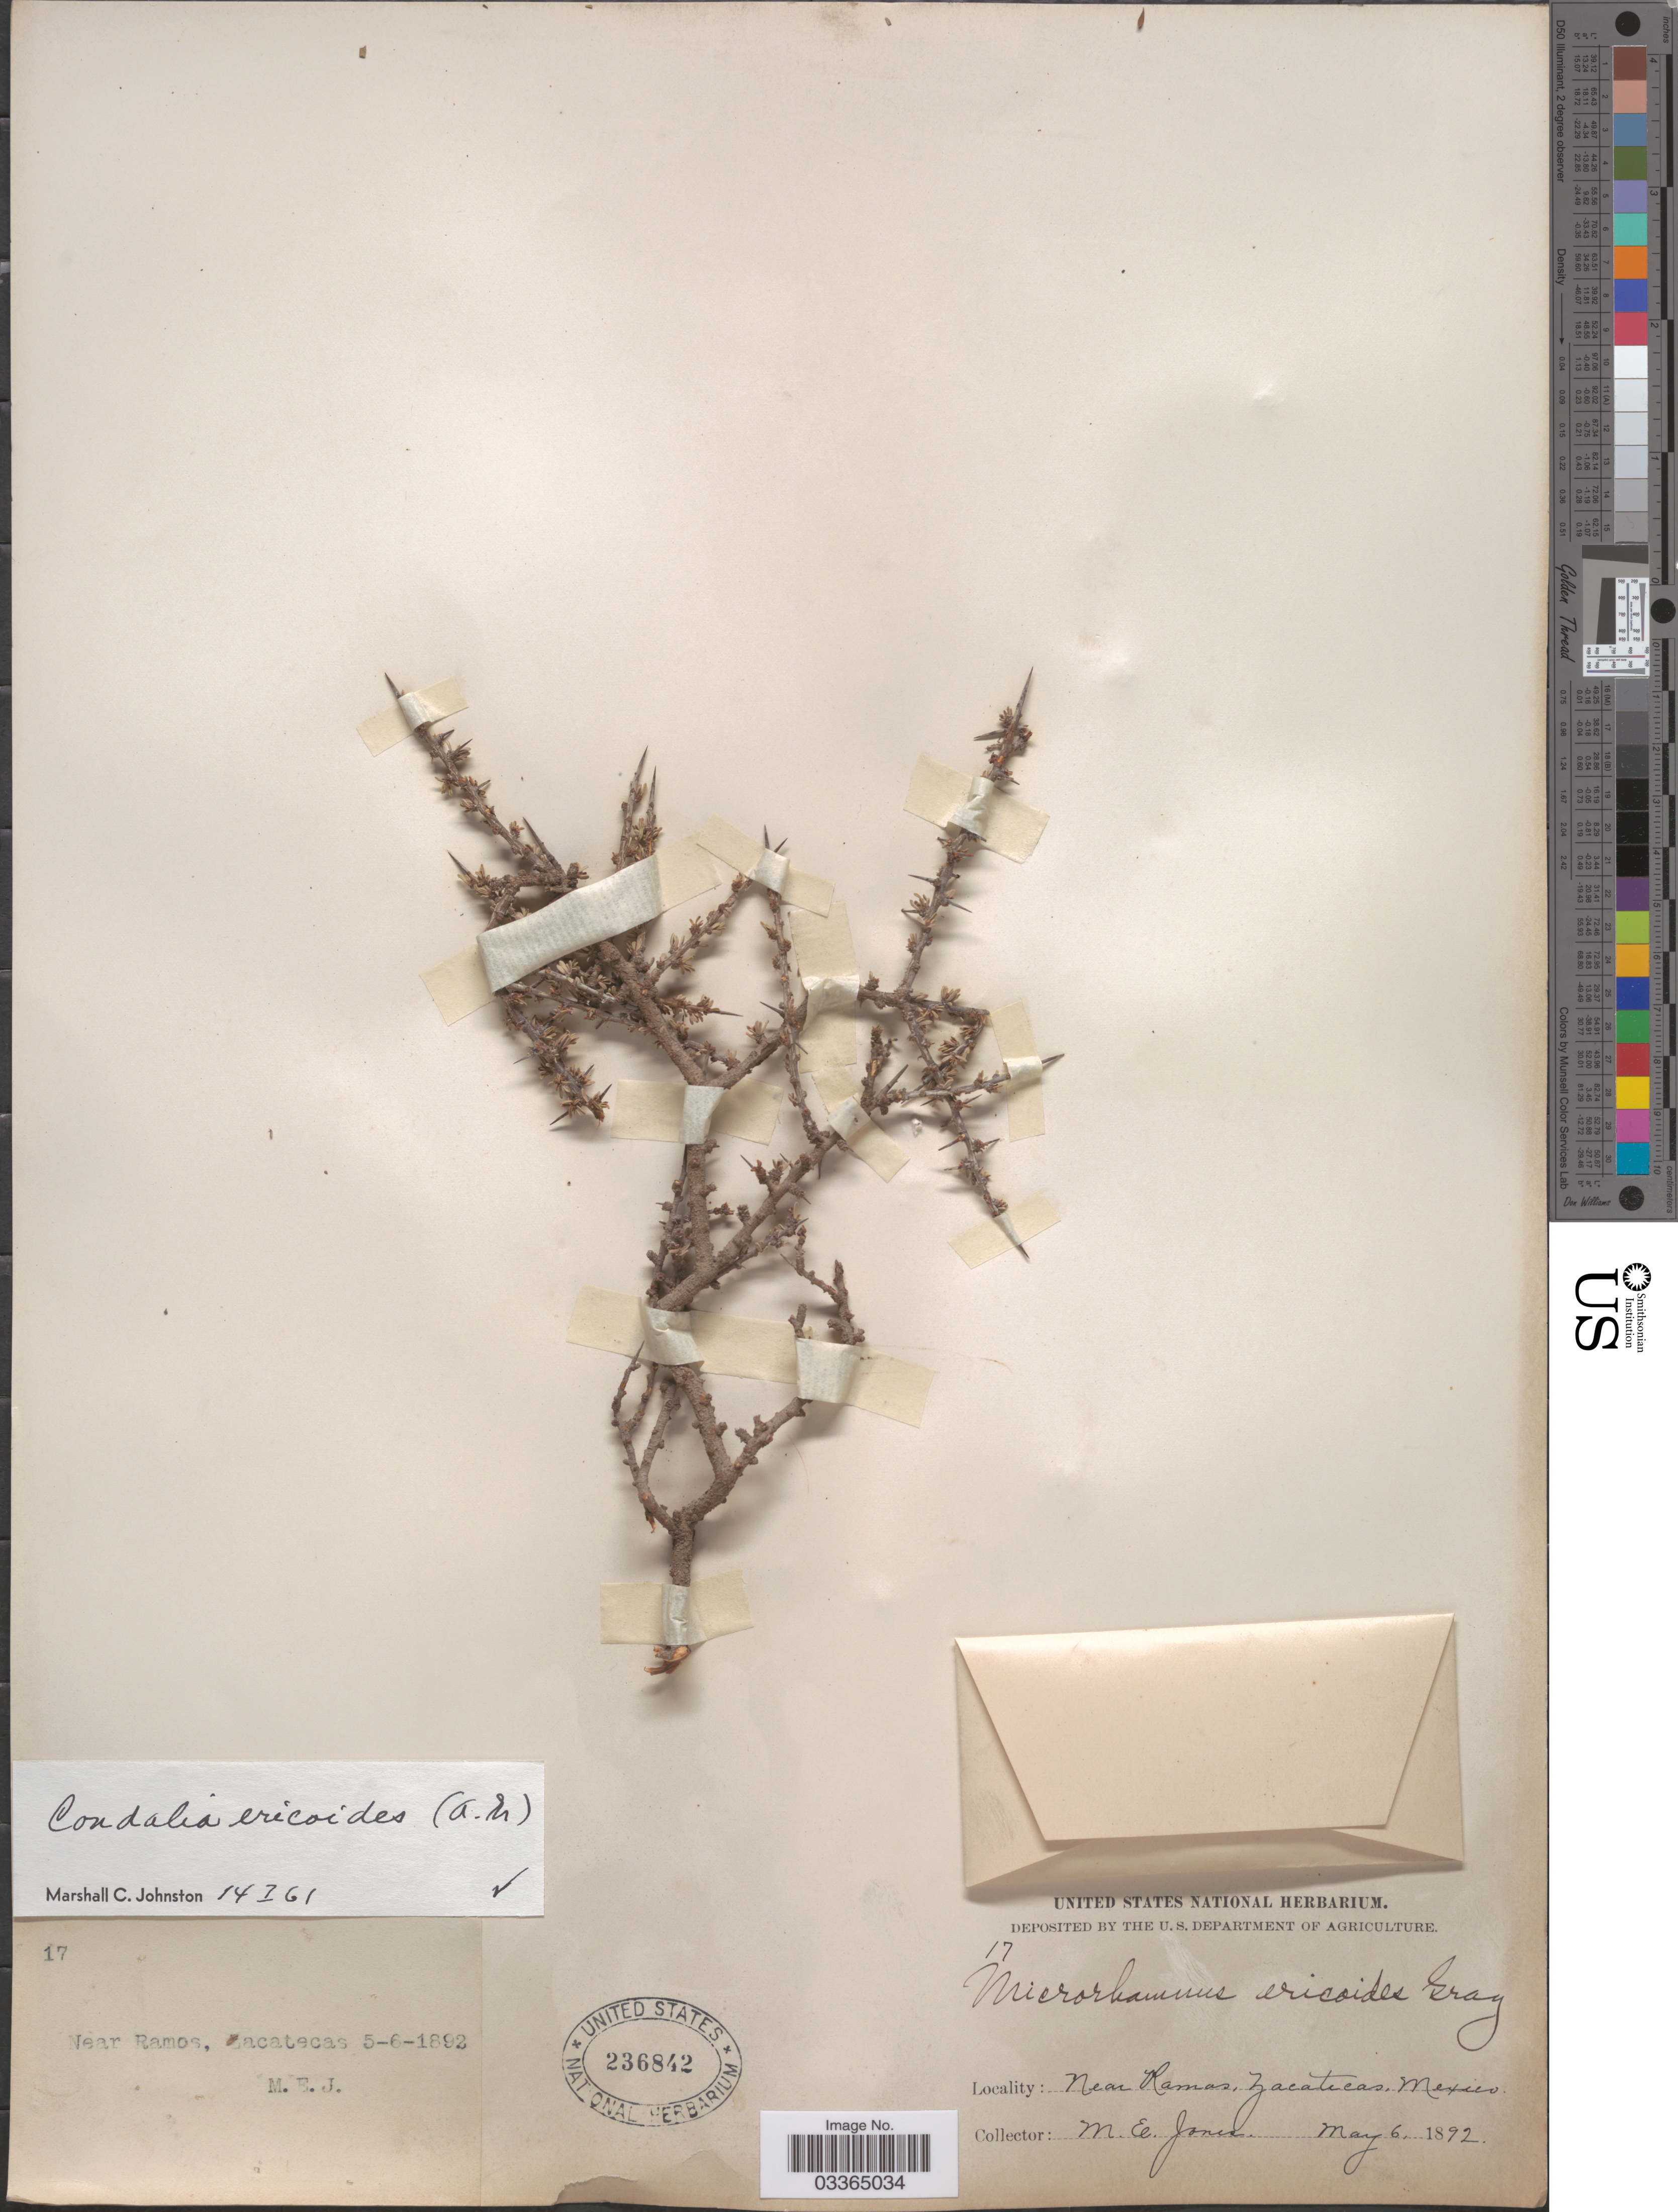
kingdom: Plantae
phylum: Tracheophyta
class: Magnoliopsida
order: Rosales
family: Rhamnaceae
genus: Condalia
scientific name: Condalia ericoides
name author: (A. Gray) M.C. Johnst.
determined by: Johnston, M. C.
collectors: M. E. Jones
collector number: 17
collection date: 1892-05-06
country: Mexico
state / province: Zacatecas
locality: Near Ramos.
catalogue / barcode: US 236842